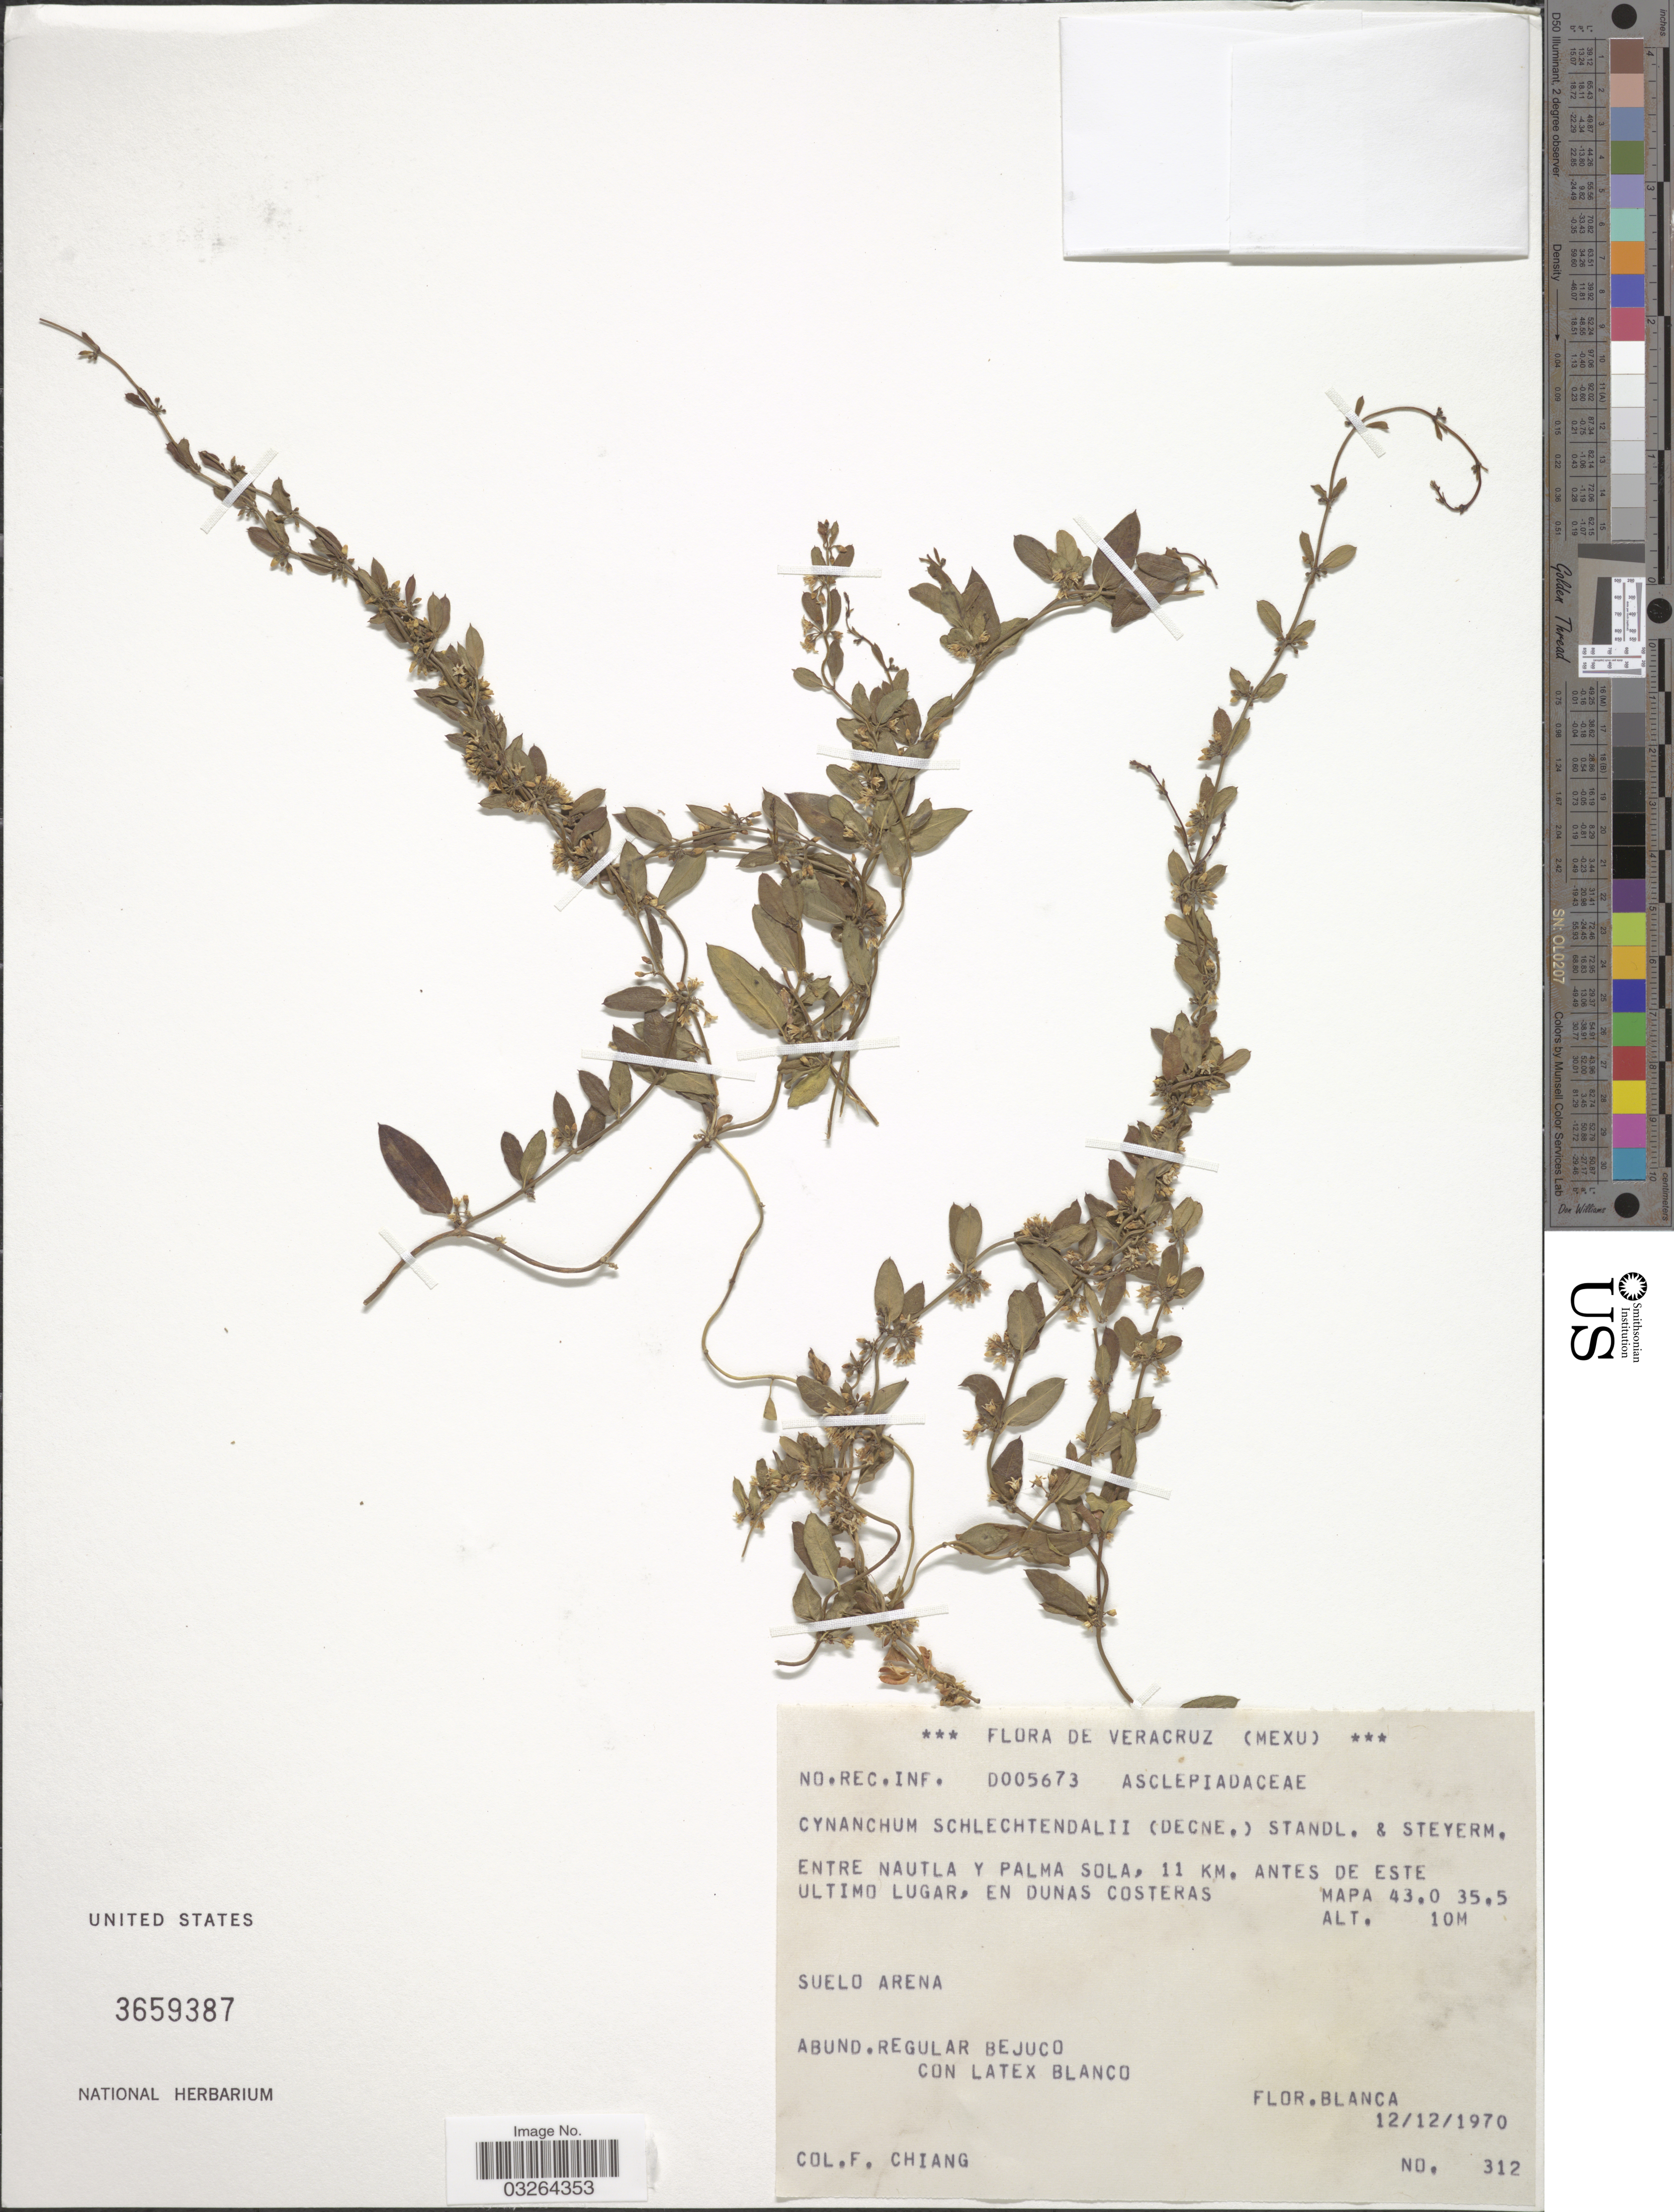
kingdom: Plantae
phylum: Tracheophyta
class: Magnoliopsida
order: Gentianales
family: Apocynaceae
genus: Cynanchum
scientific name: Cynanchum schlechtendalii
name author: (Decne.) Standl. & Steyerm.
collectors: F. Chiang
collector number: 312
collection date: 1970-12-12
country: Mexico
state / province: Veracruz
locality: Veracruz. Entre Nautla y Palma Sola, 11 km. antes de este ultimo lugar, en dunas costeras. Mapa 43.0 35.5.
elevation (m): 10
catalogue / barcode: US 3659387